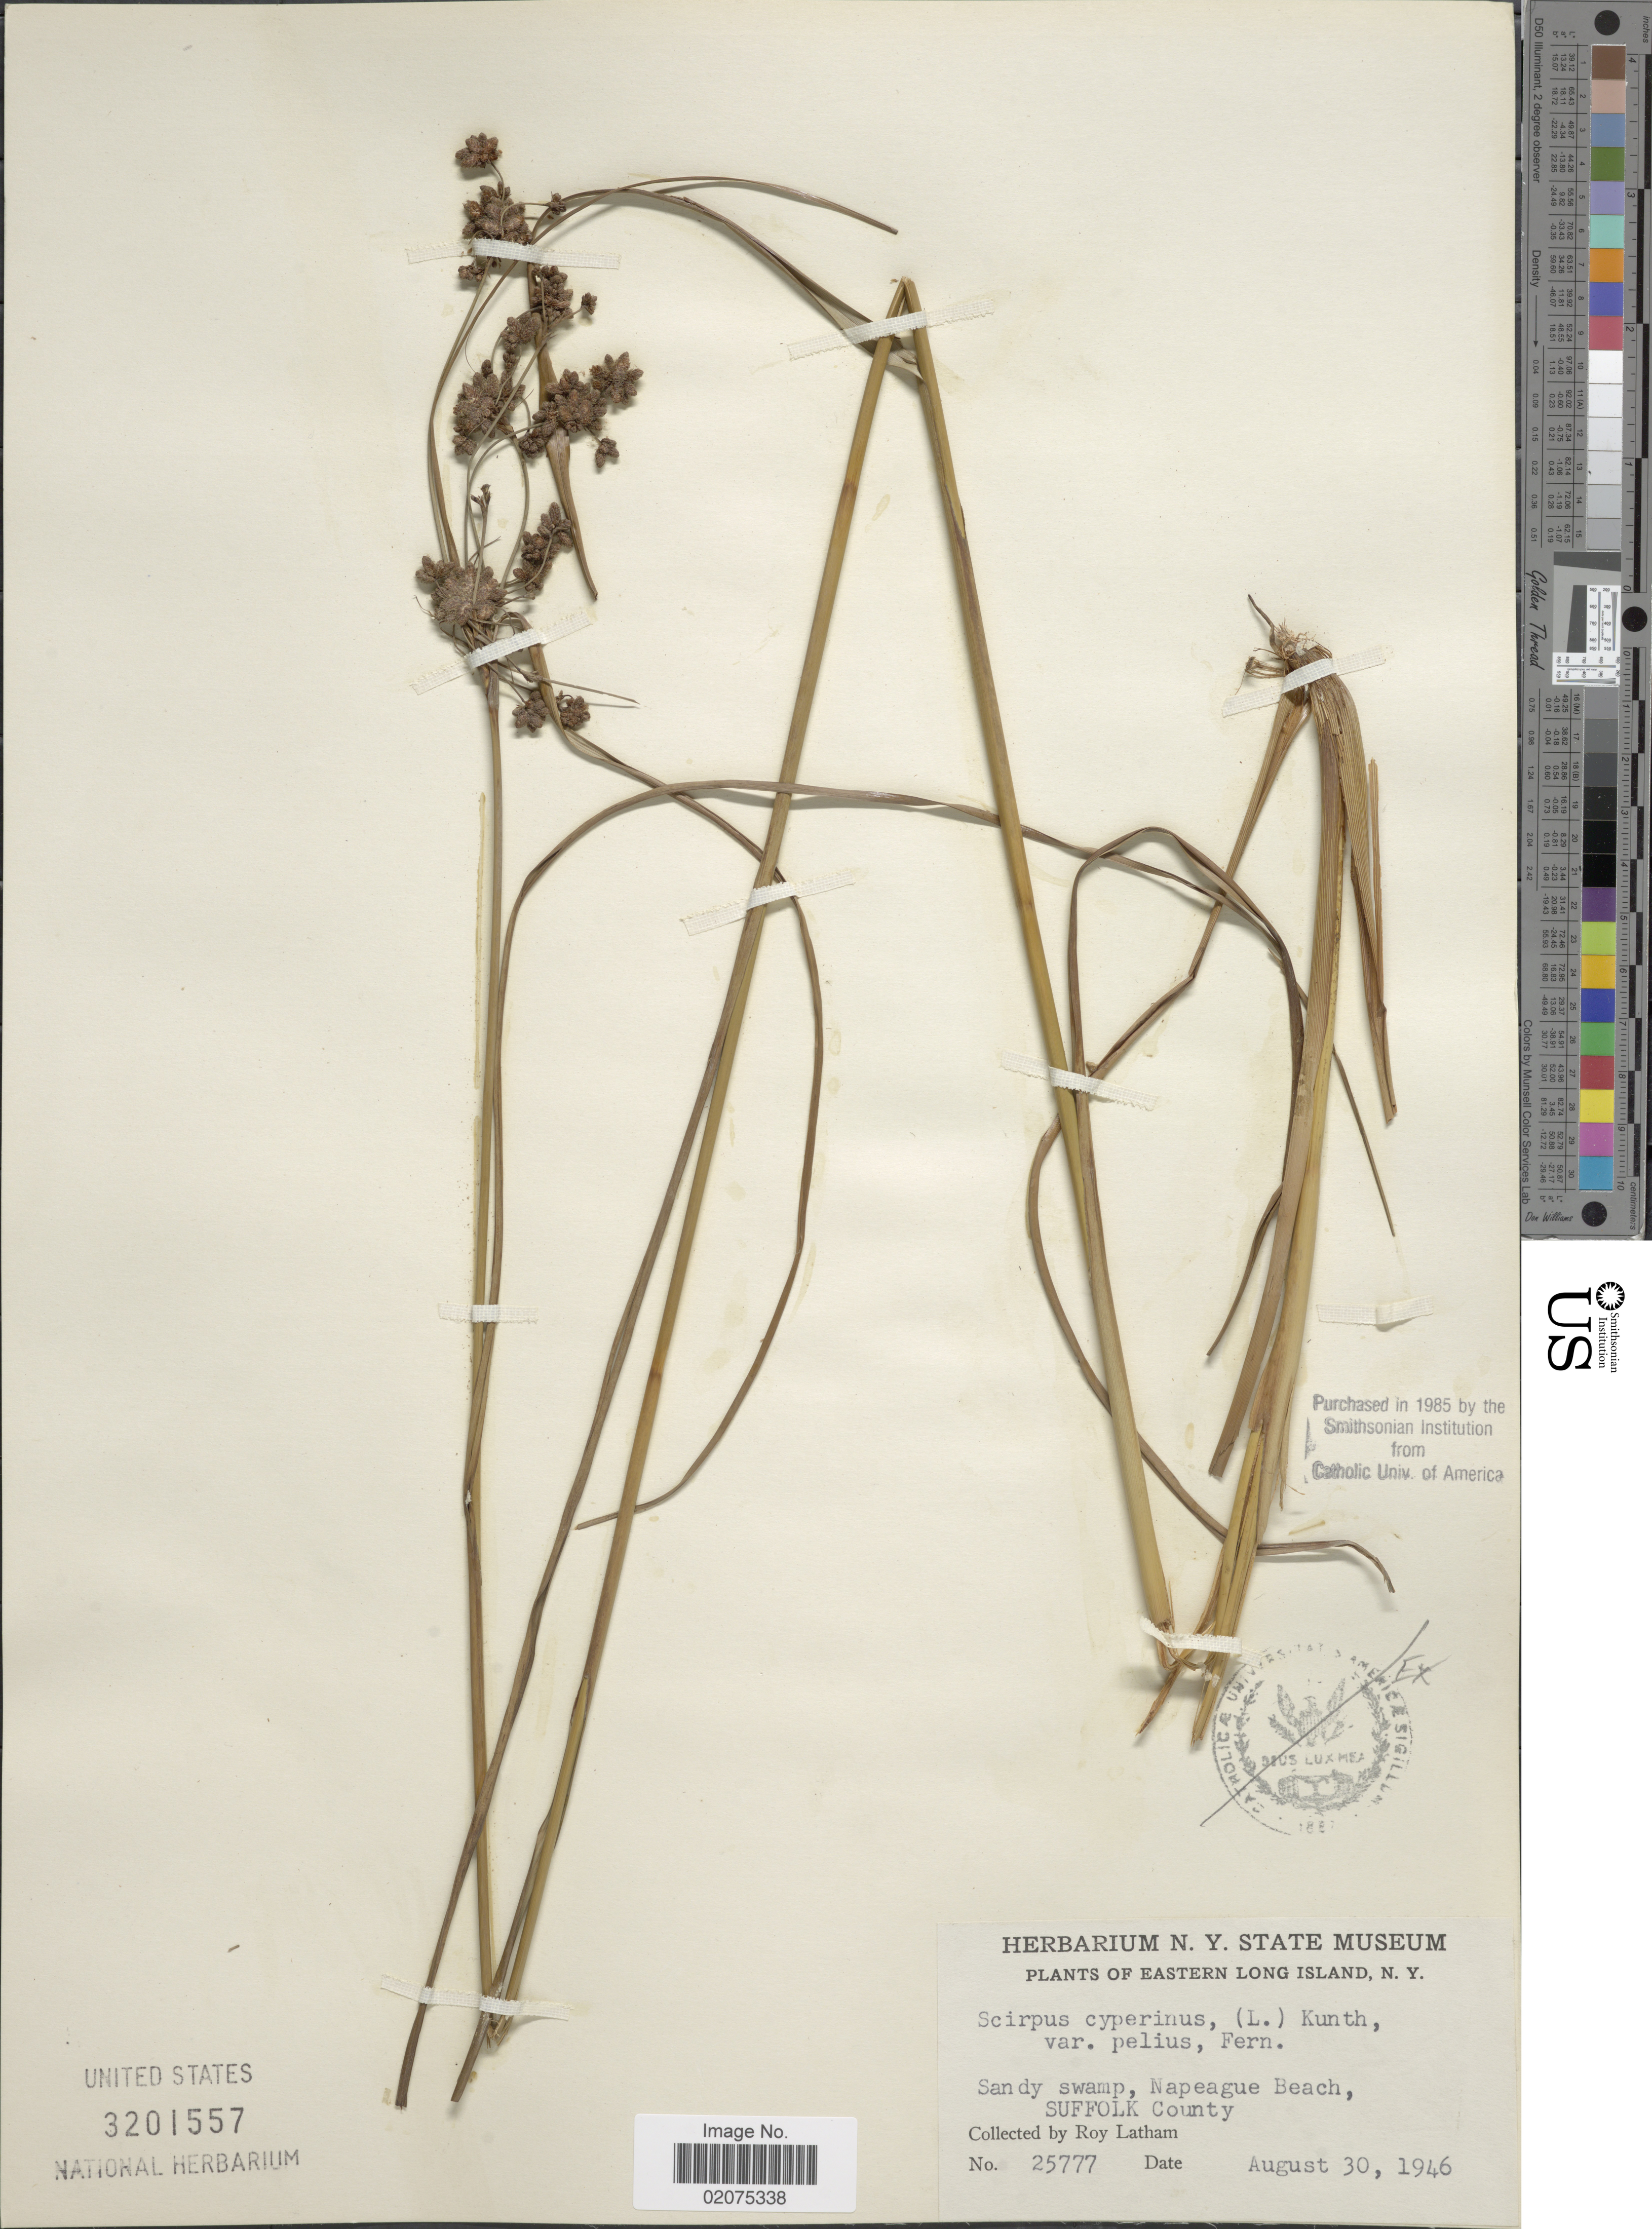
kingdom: Plantae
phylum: Tracheophyta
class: Liliopsida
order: Poales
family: Cyperaceae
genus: Scirpus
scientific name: Scirpus cyperinus var. pelius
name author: Fernald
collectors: R. Latham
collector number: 25777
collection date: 1946-08-30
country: United States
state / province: New York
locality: Eastern Long Island, N.Y. Sandy swamp, Napeague Beach, Suffolk County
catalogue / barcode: US 3201557